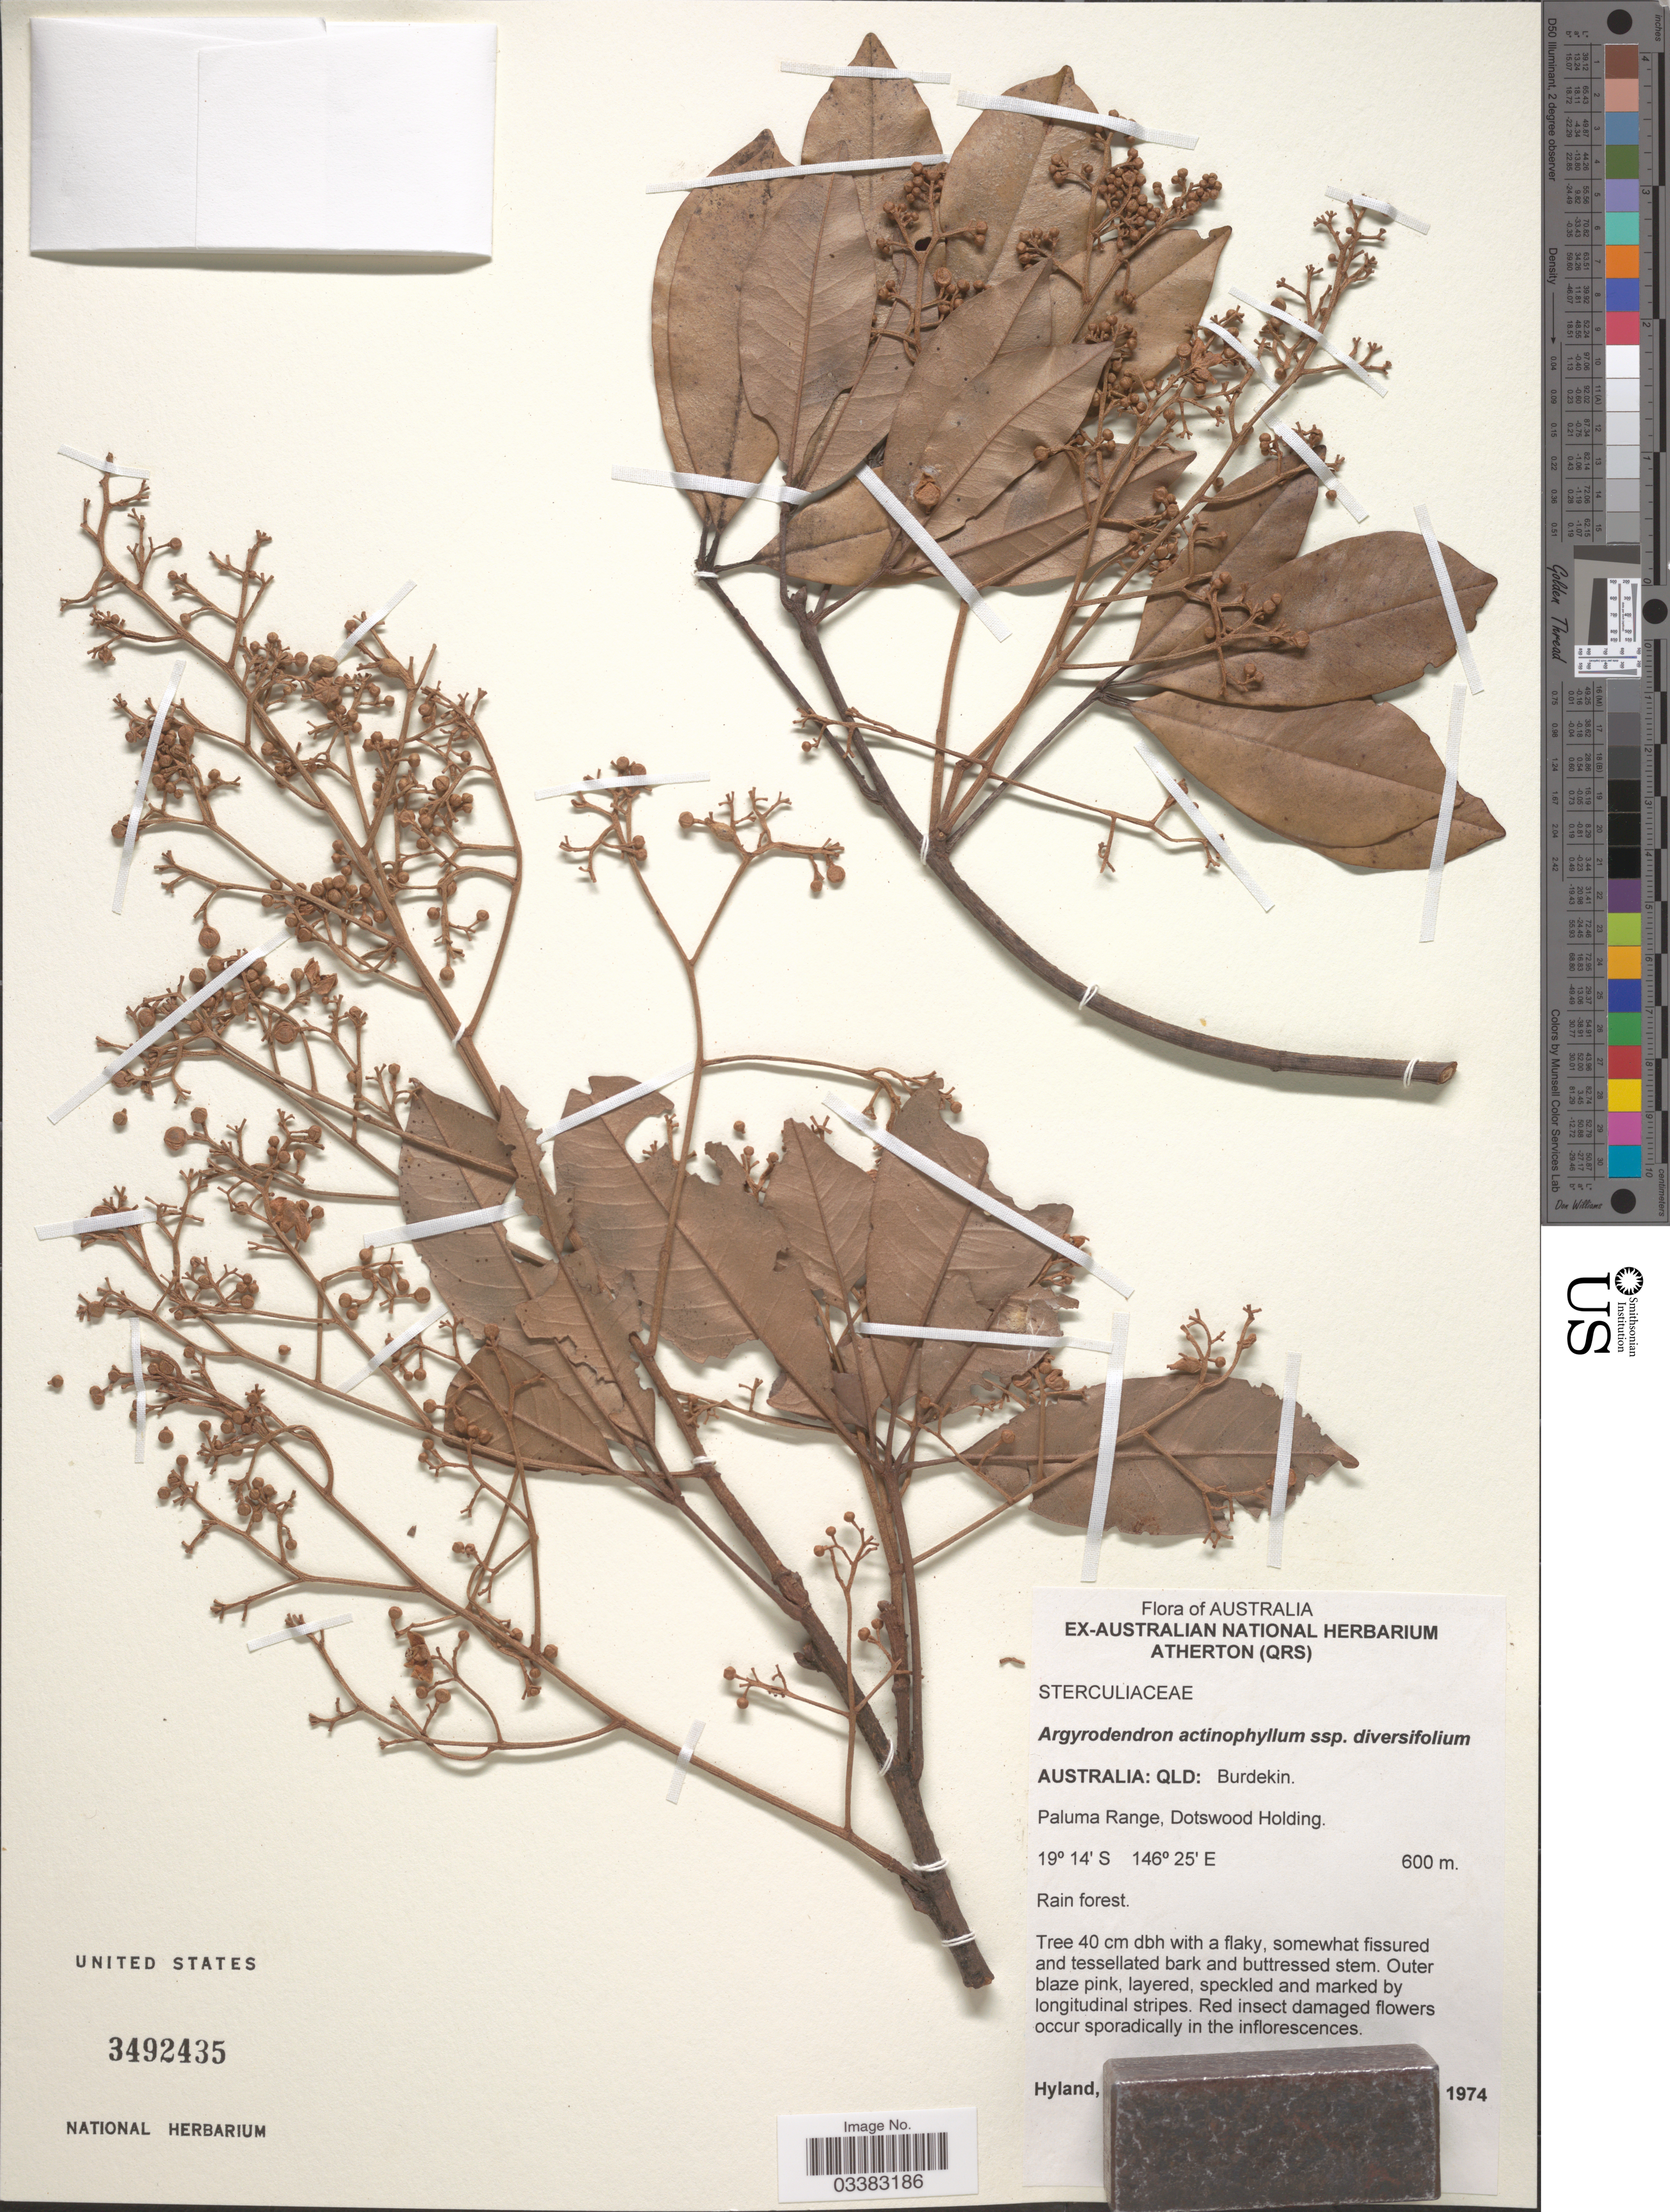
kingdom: Plantae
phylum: Tracheophyta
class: Magnoliopsida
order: Malvales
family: Malvaceae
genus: Argyrodendron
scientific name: Argyrodendron actinophyllum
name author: (C. Moore) Edlin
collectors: Hyland & Collector illegible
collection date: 1974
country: Australia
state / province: Queensland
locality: Burdekin. Paluma Range, Dotswood Holding.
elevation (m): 600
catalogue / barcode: US 3492435